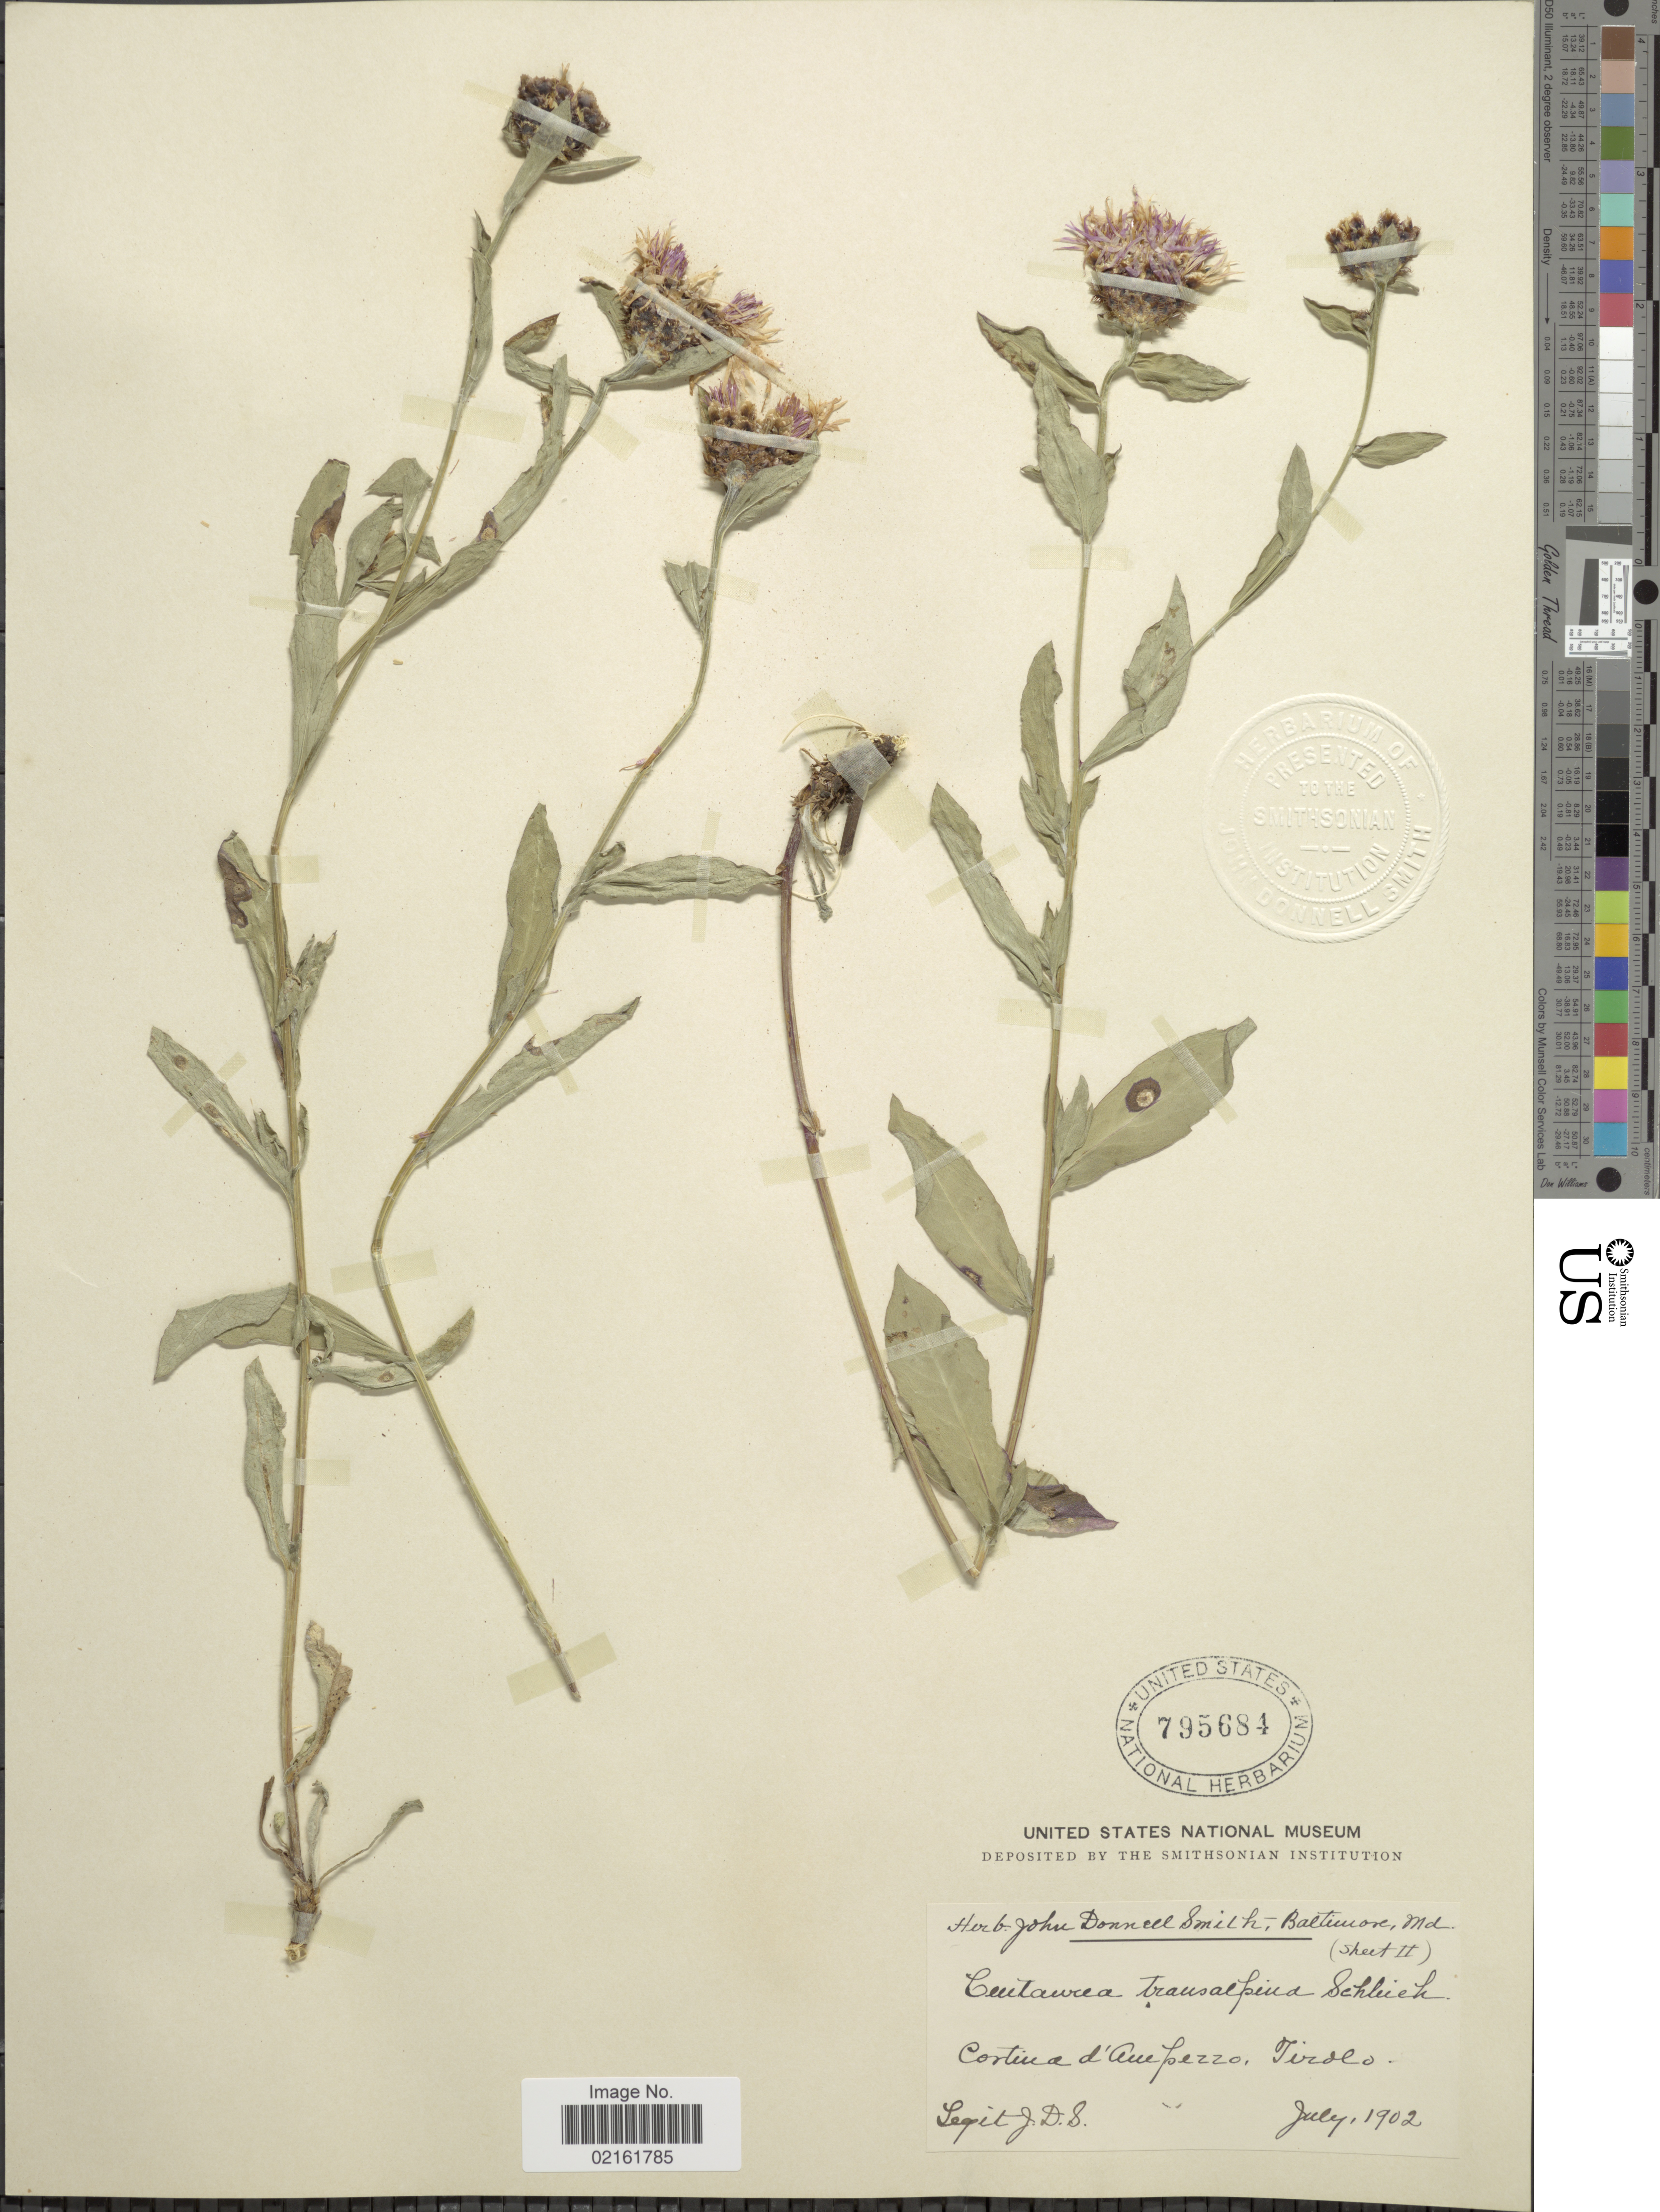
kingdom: Plantae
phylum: Tracheophyta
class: Magnoliopsida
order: Asterales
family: Asteraceae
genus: Centaurea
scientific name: Centaurea nigrescens subsp. transalpina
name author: (Schleich. ex DC.) Nyman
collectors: J. Donnell Smith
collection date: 1902-07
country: Italy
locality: Cortina d'Ampezzo, Tirolo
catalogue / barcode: US 795684